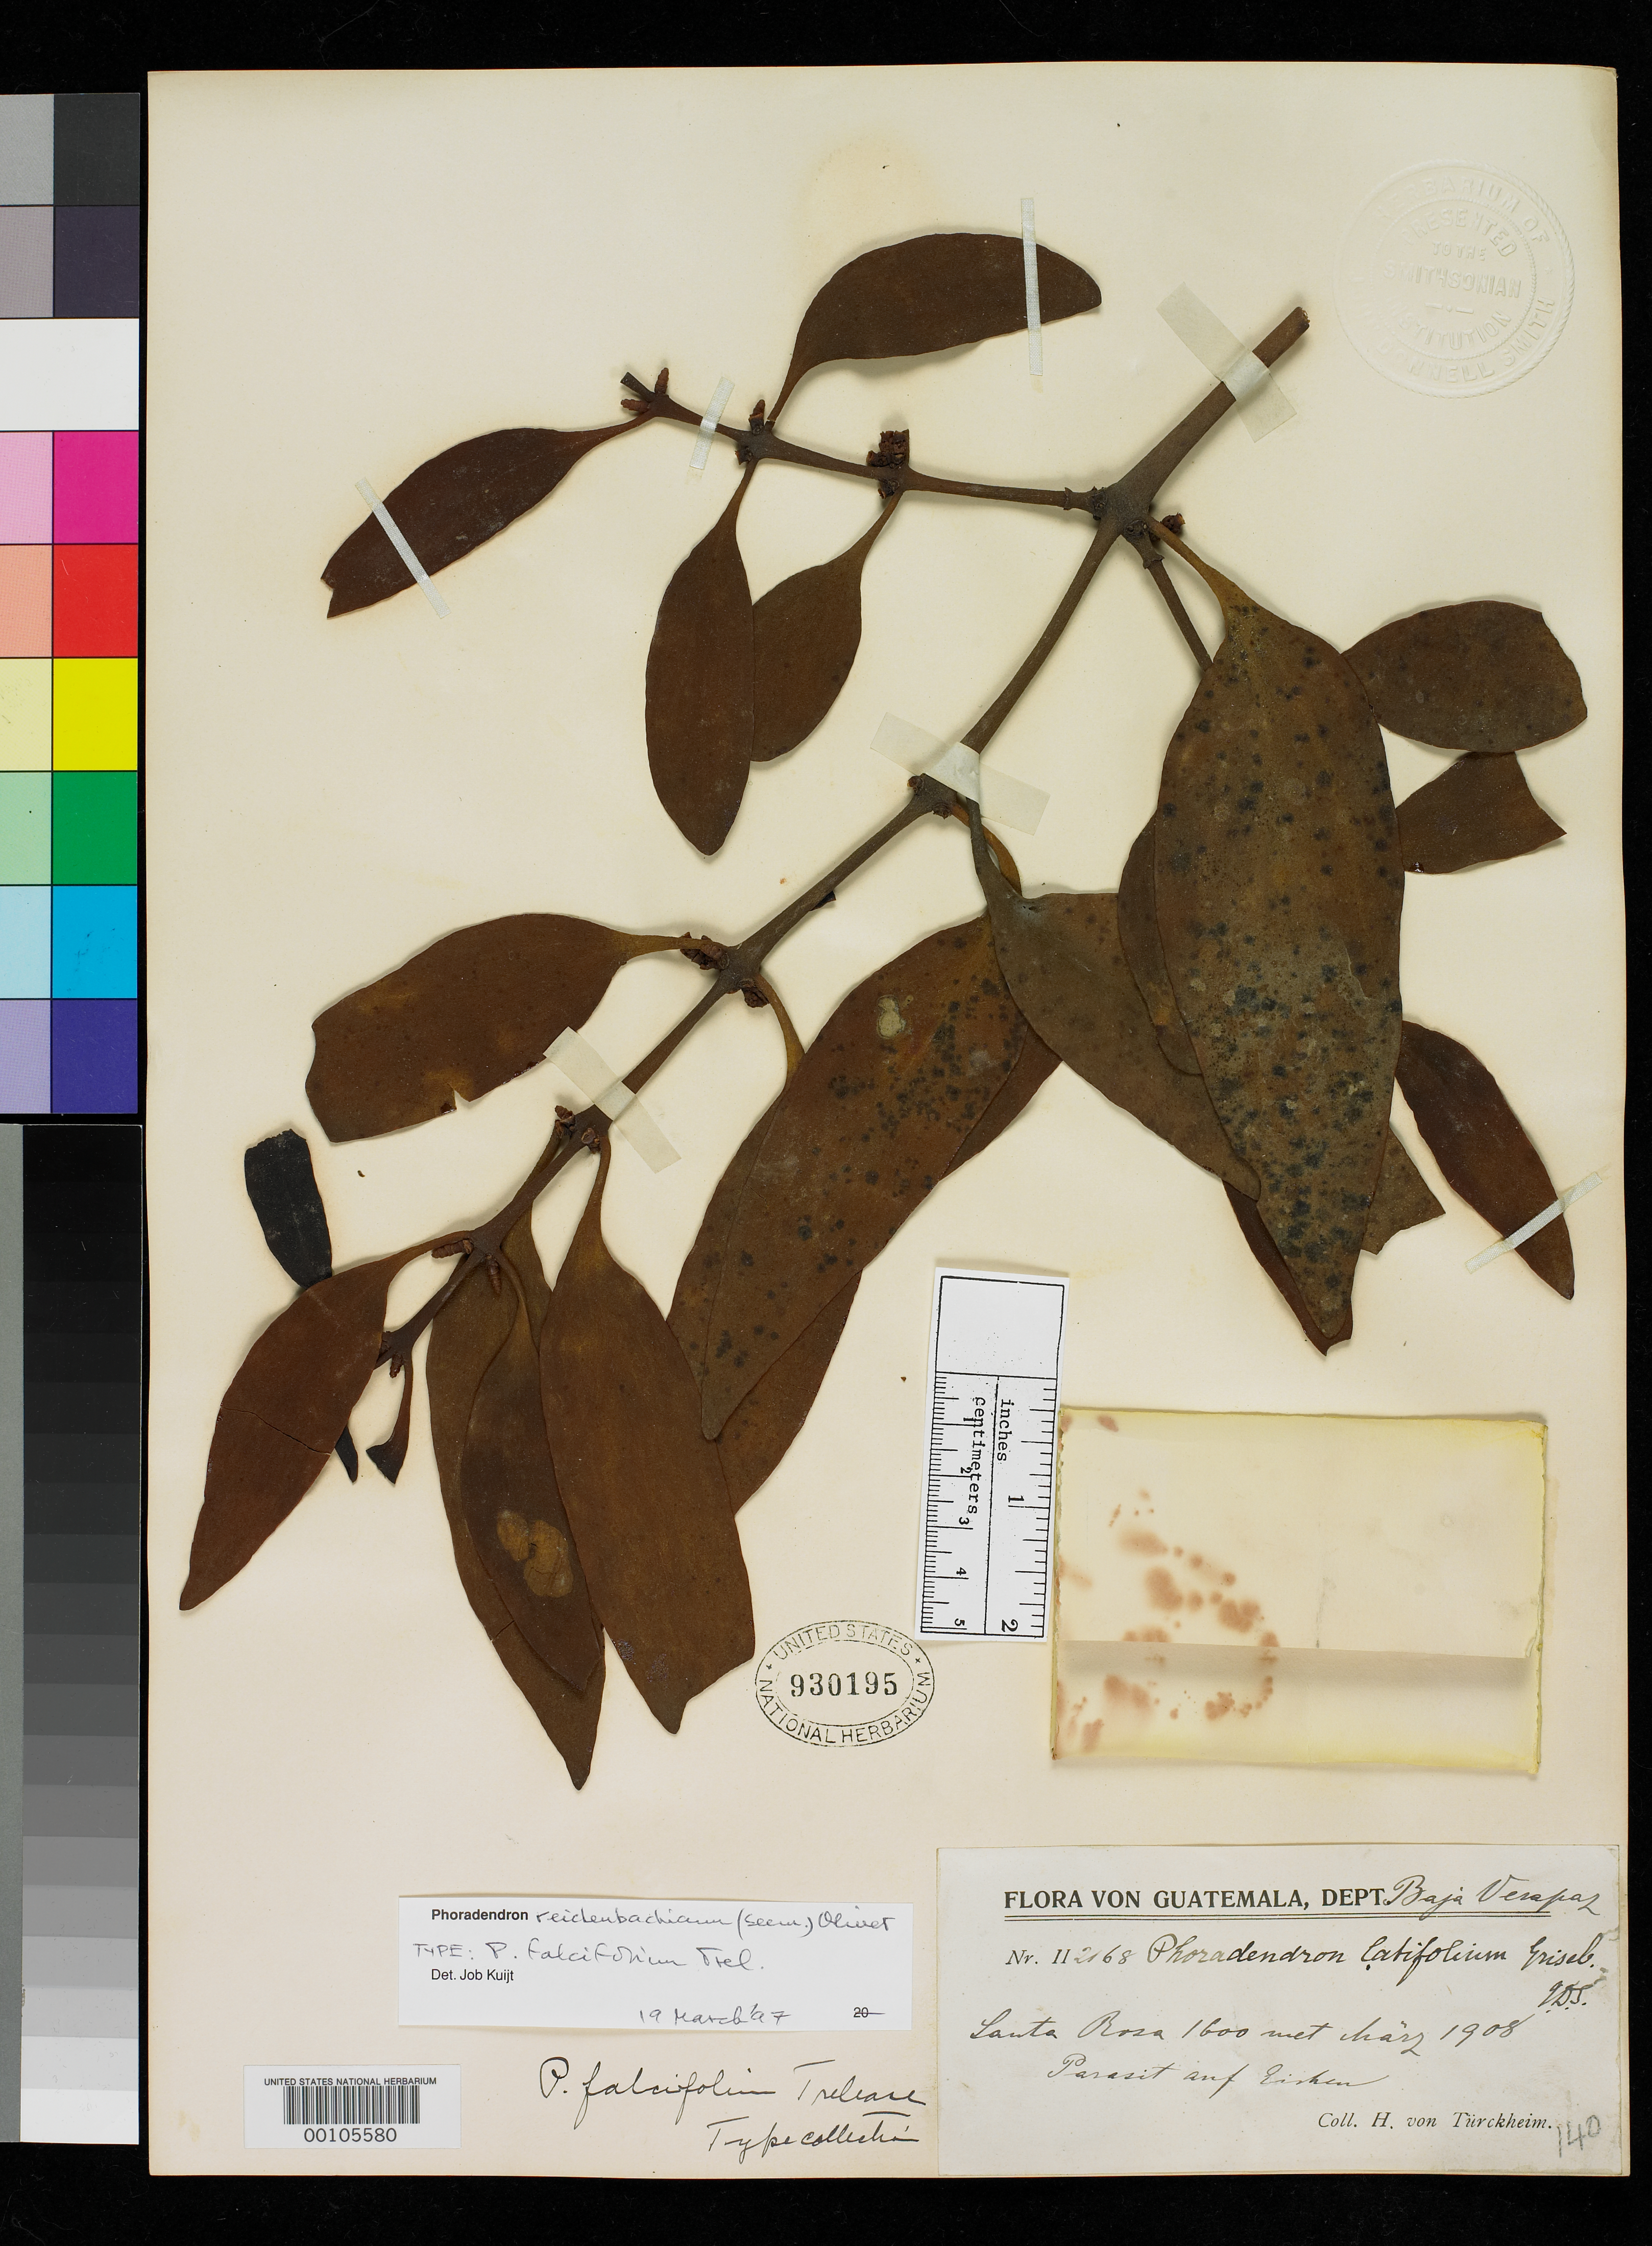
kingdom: Plantae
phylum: Tracheophyta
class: Magnoliopsida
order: Santalales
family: Viscaceae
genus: Phoradendron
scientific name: Phoradendron falcifolium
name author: Trel.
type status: Isotype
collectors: H. von Türckheim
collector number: II 2168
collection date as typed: Mar 1908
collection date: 1908-03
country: Guatemala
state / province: Baja Verapaz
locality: Santa Rosa.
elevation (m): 1600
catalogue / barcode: US 930195